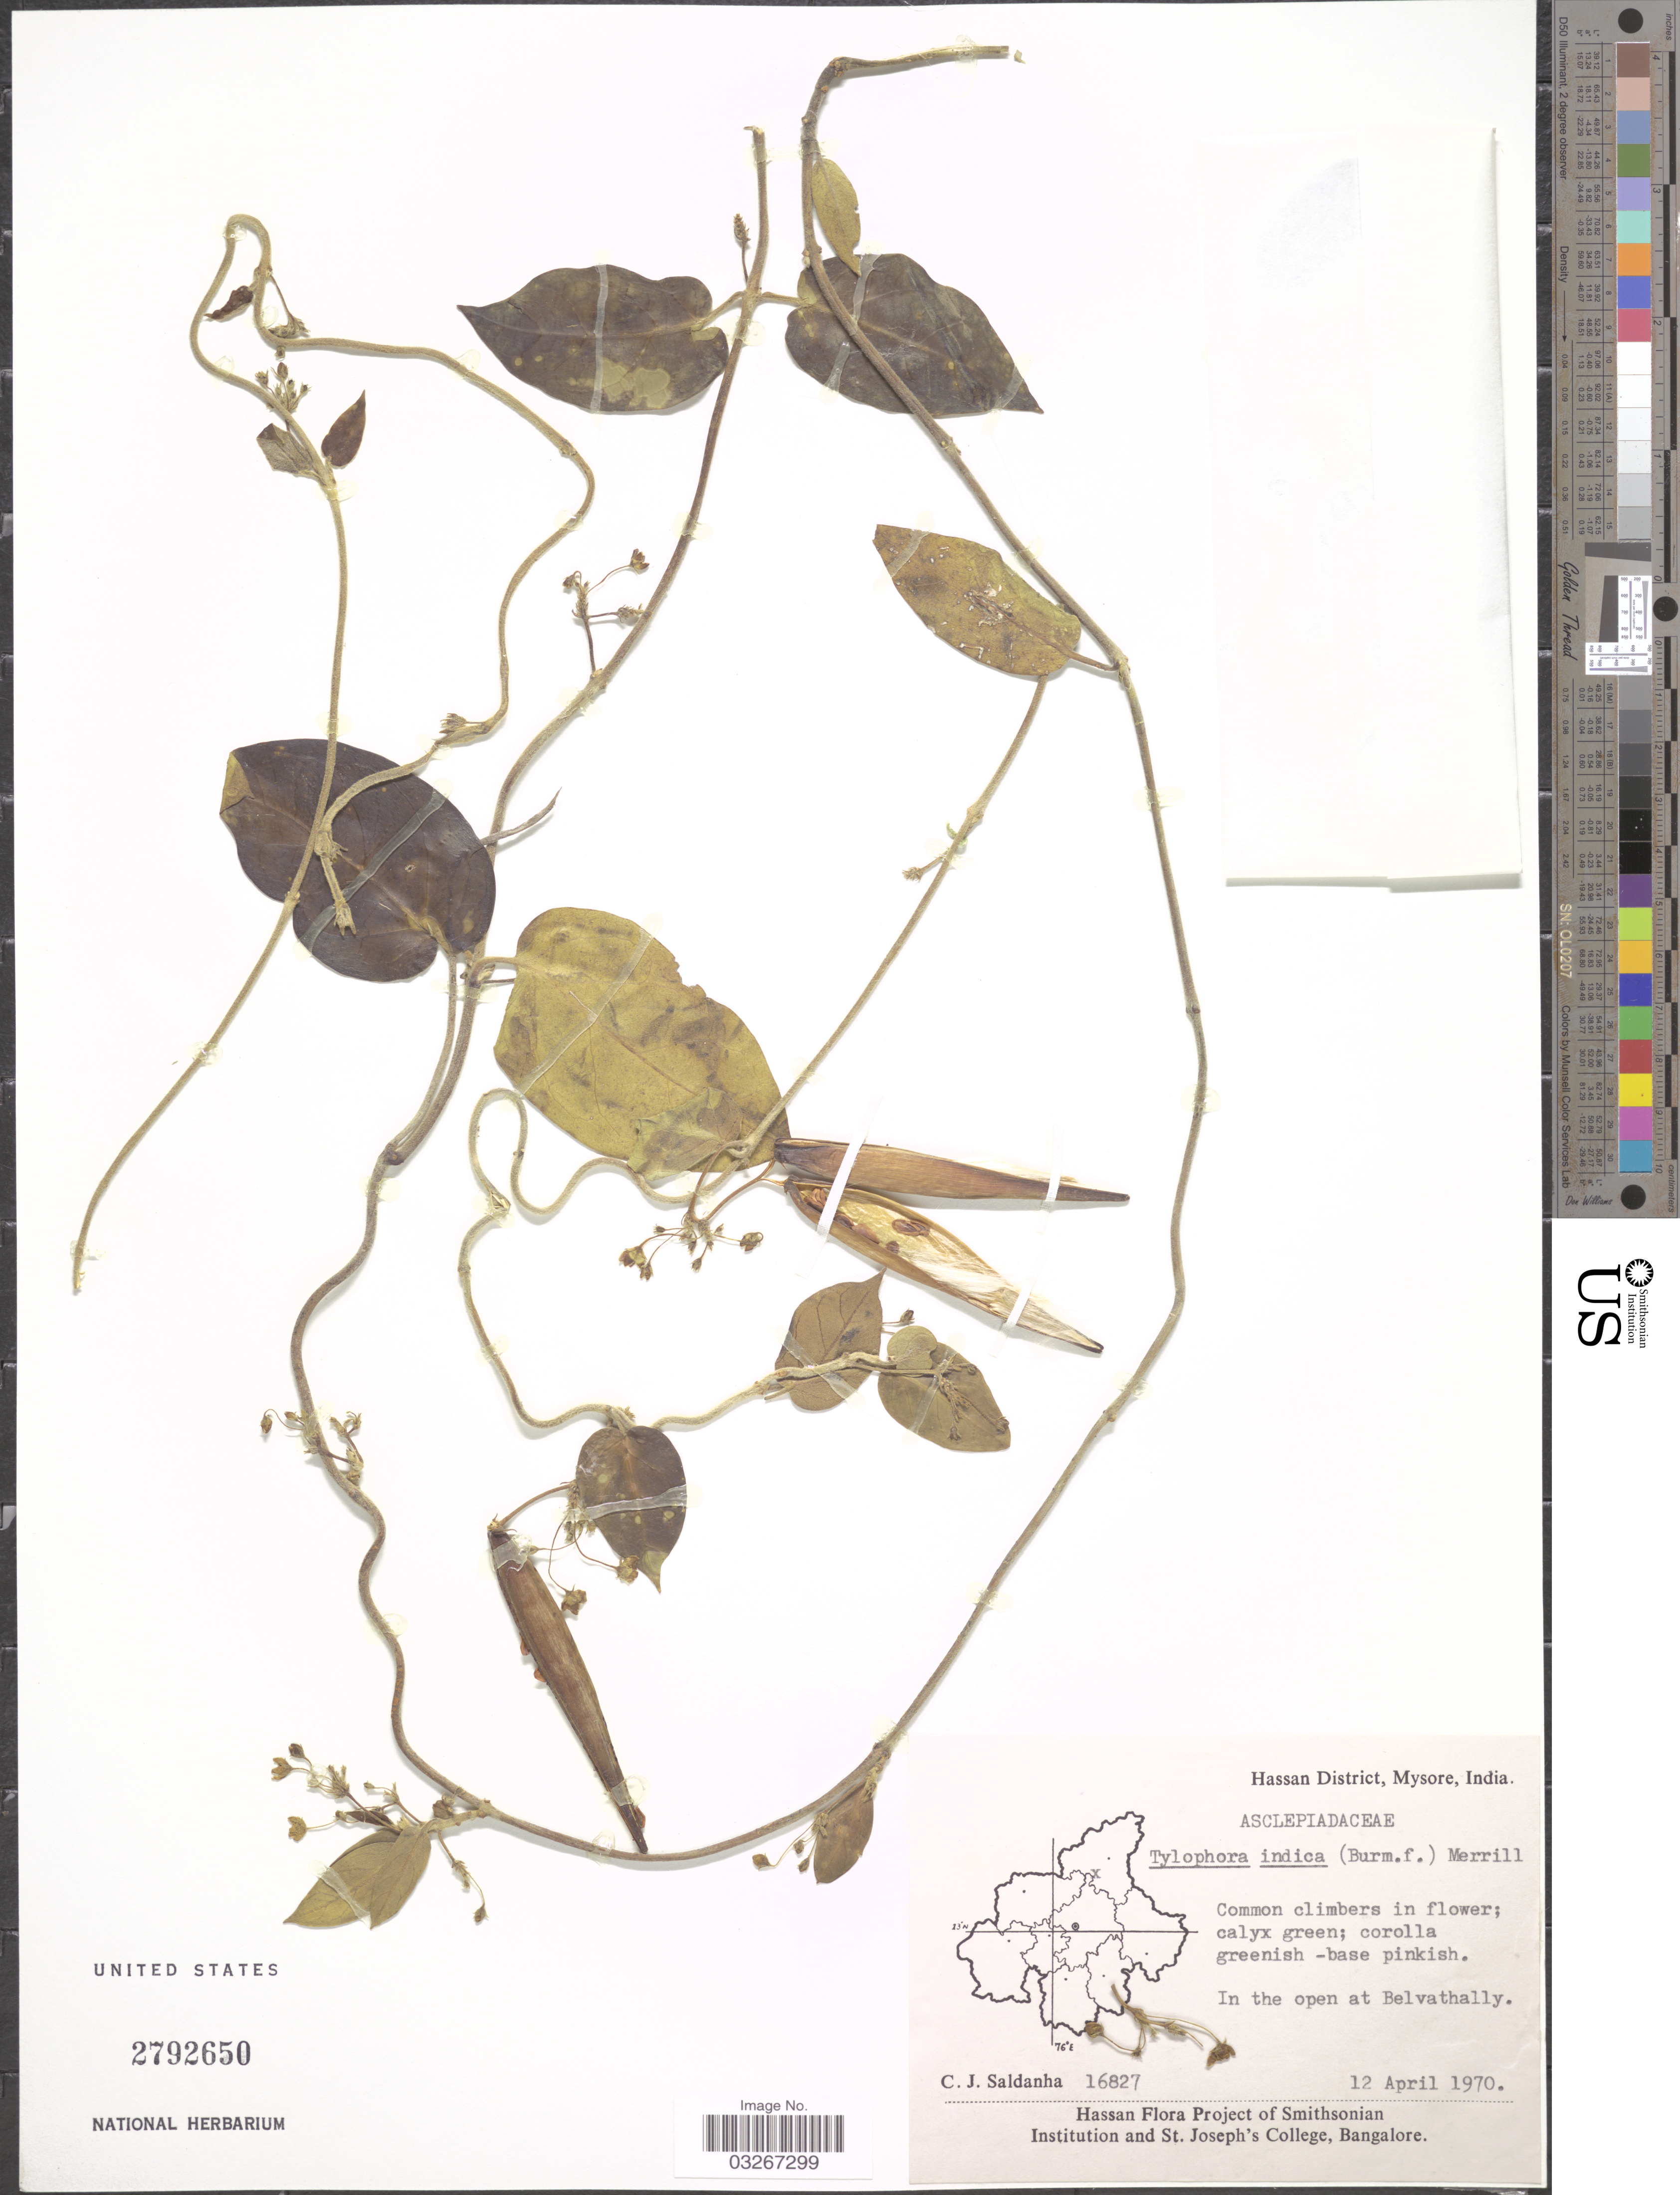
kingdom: Plantae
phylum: Tracheophyta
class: Magnoliopsida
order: Gentianales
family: Apocynaceae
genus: Tylophora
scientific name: Tylophora indica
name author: Merr.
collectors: C. J. Saldanha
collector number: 16827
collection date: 1970-04-12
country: India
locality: Hassan District, Mysore. In the open at Belvathally.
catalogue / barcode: US 2792650